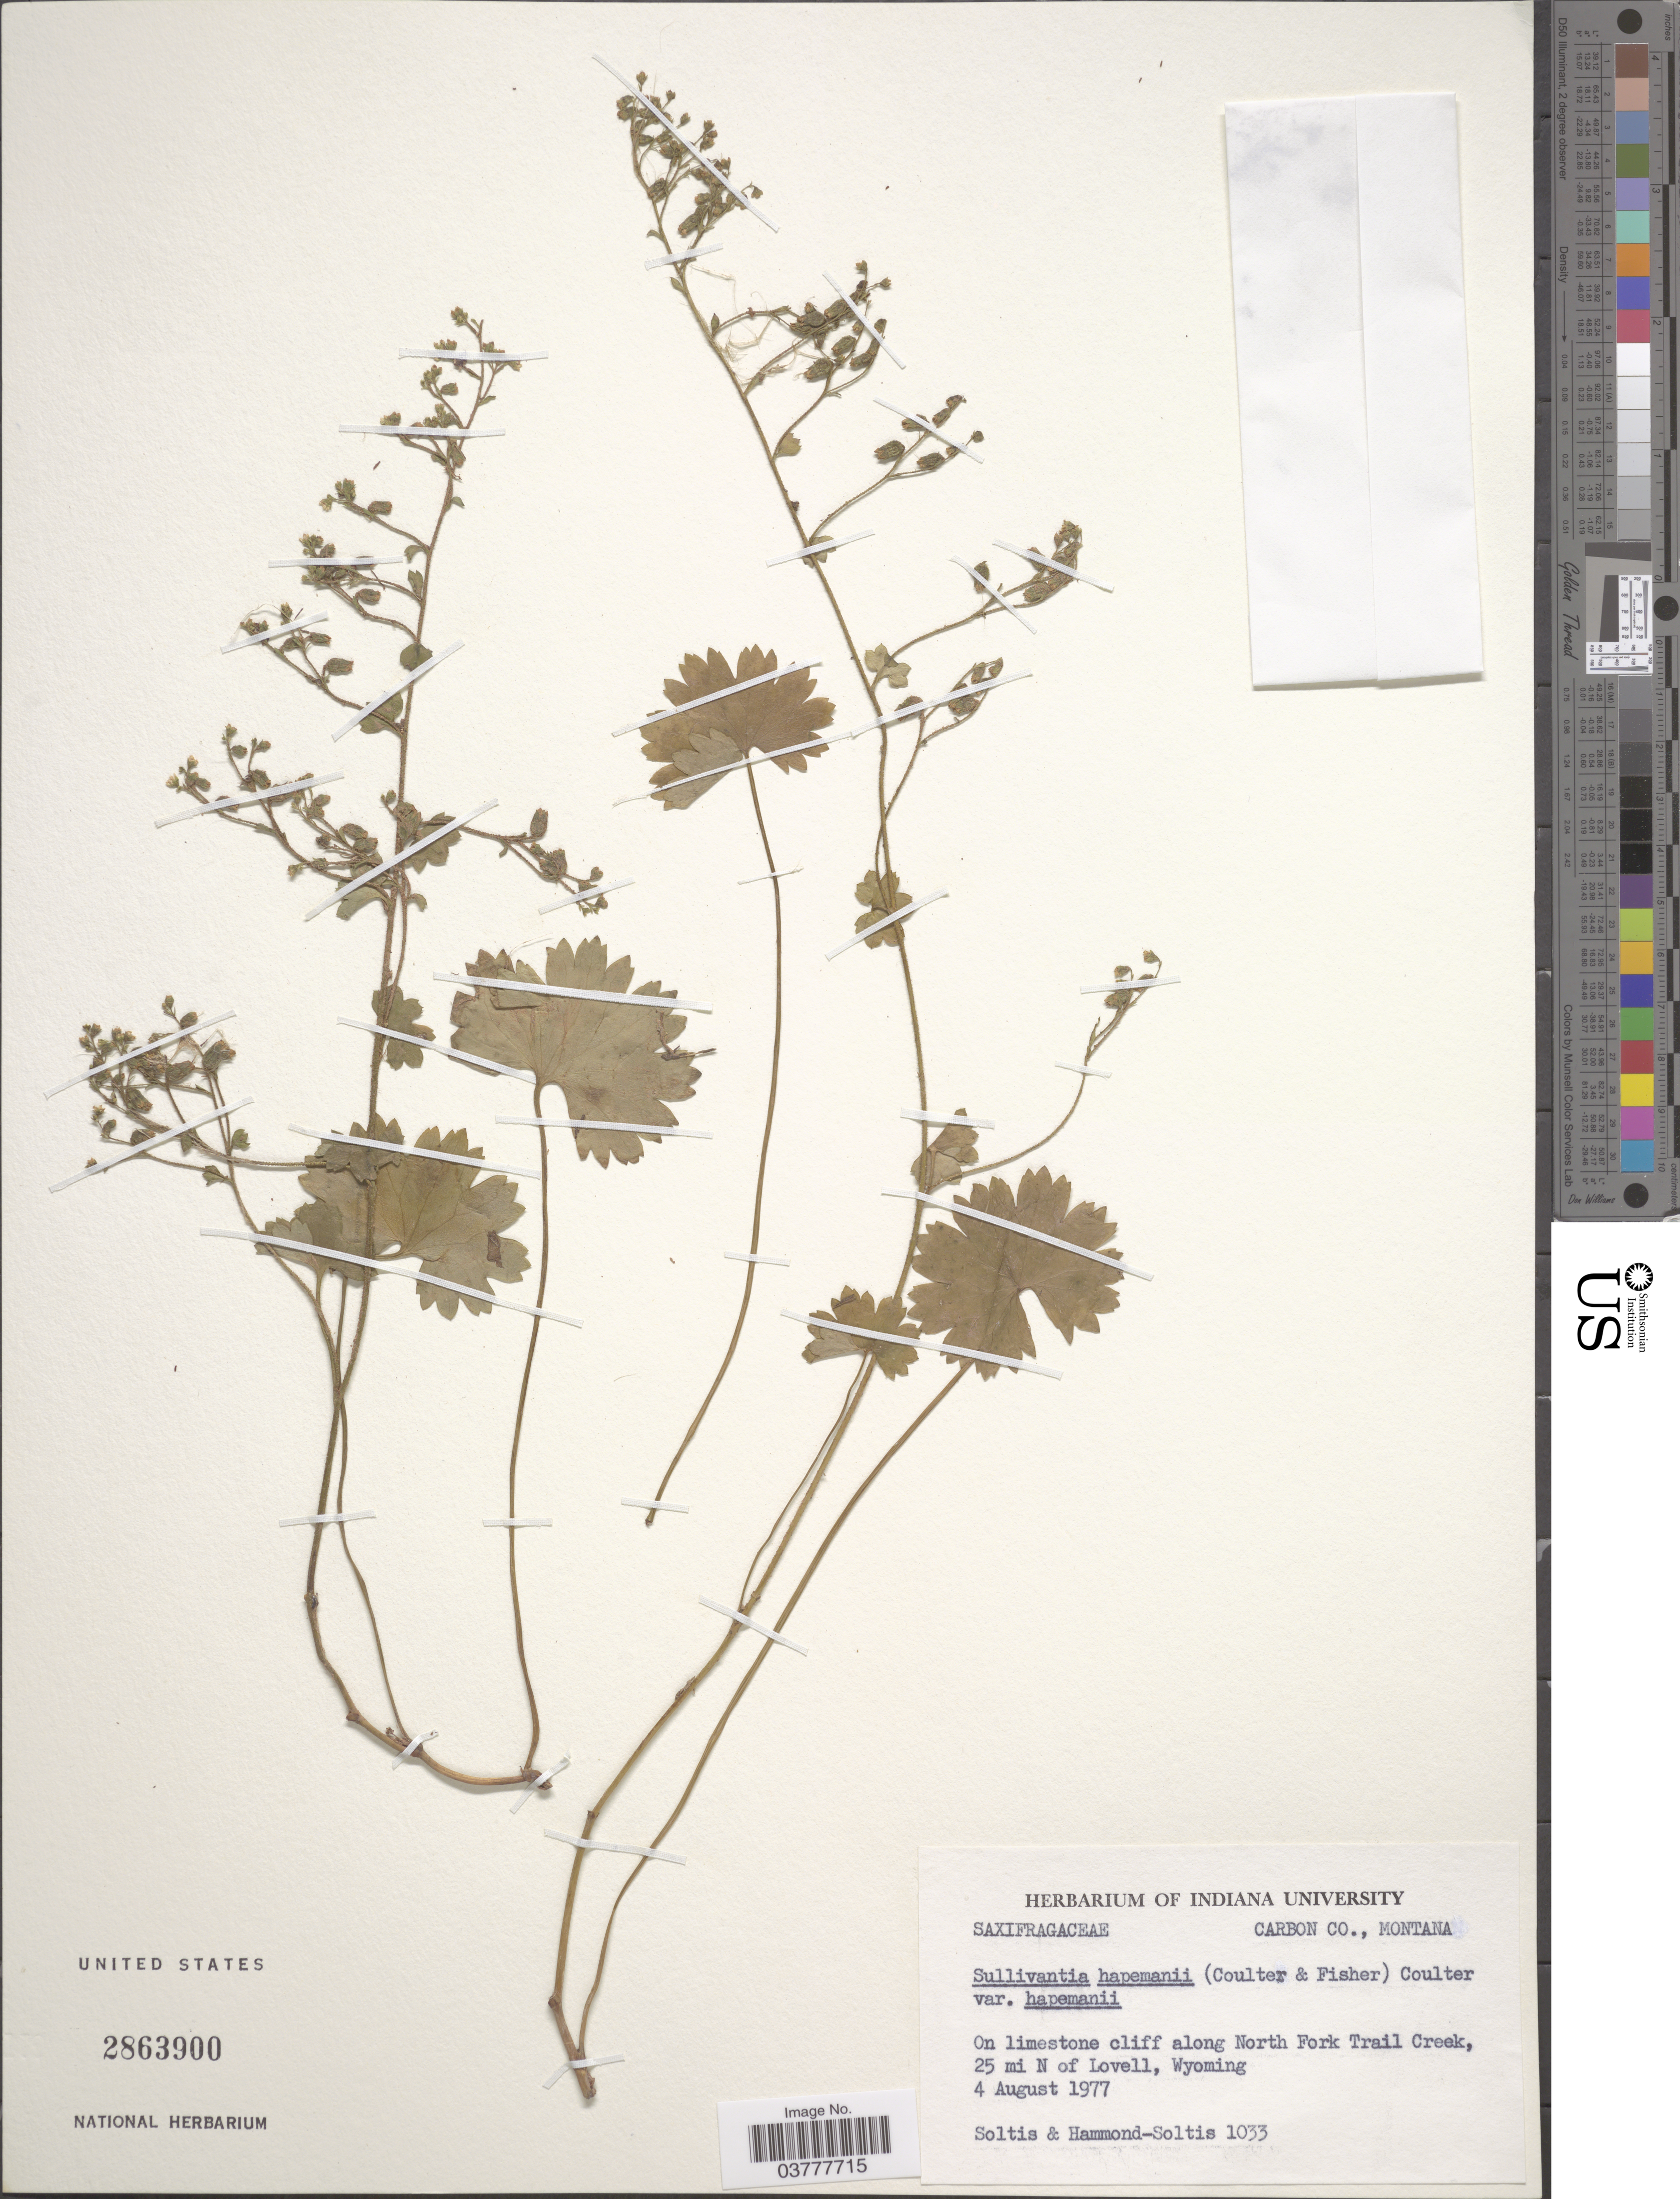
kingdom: Plantae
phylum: Tracheophyta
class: Magnoliopsida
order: Saxifragales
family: Saxifragaceae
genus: Sullivantia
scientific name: Sullivantia hapemanii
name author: (J.M. Coult. & Fisher) J.M. Coult.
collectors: -. Soltis & Hammond-Soltis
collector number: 1033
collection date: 1977-08-04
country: United States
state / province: Montana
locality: Carbon Co., Montana. On limestone cliff along North Fork Trail Creek, 25 mi N of Lovell, Wyoming.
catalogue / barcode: US 2863900